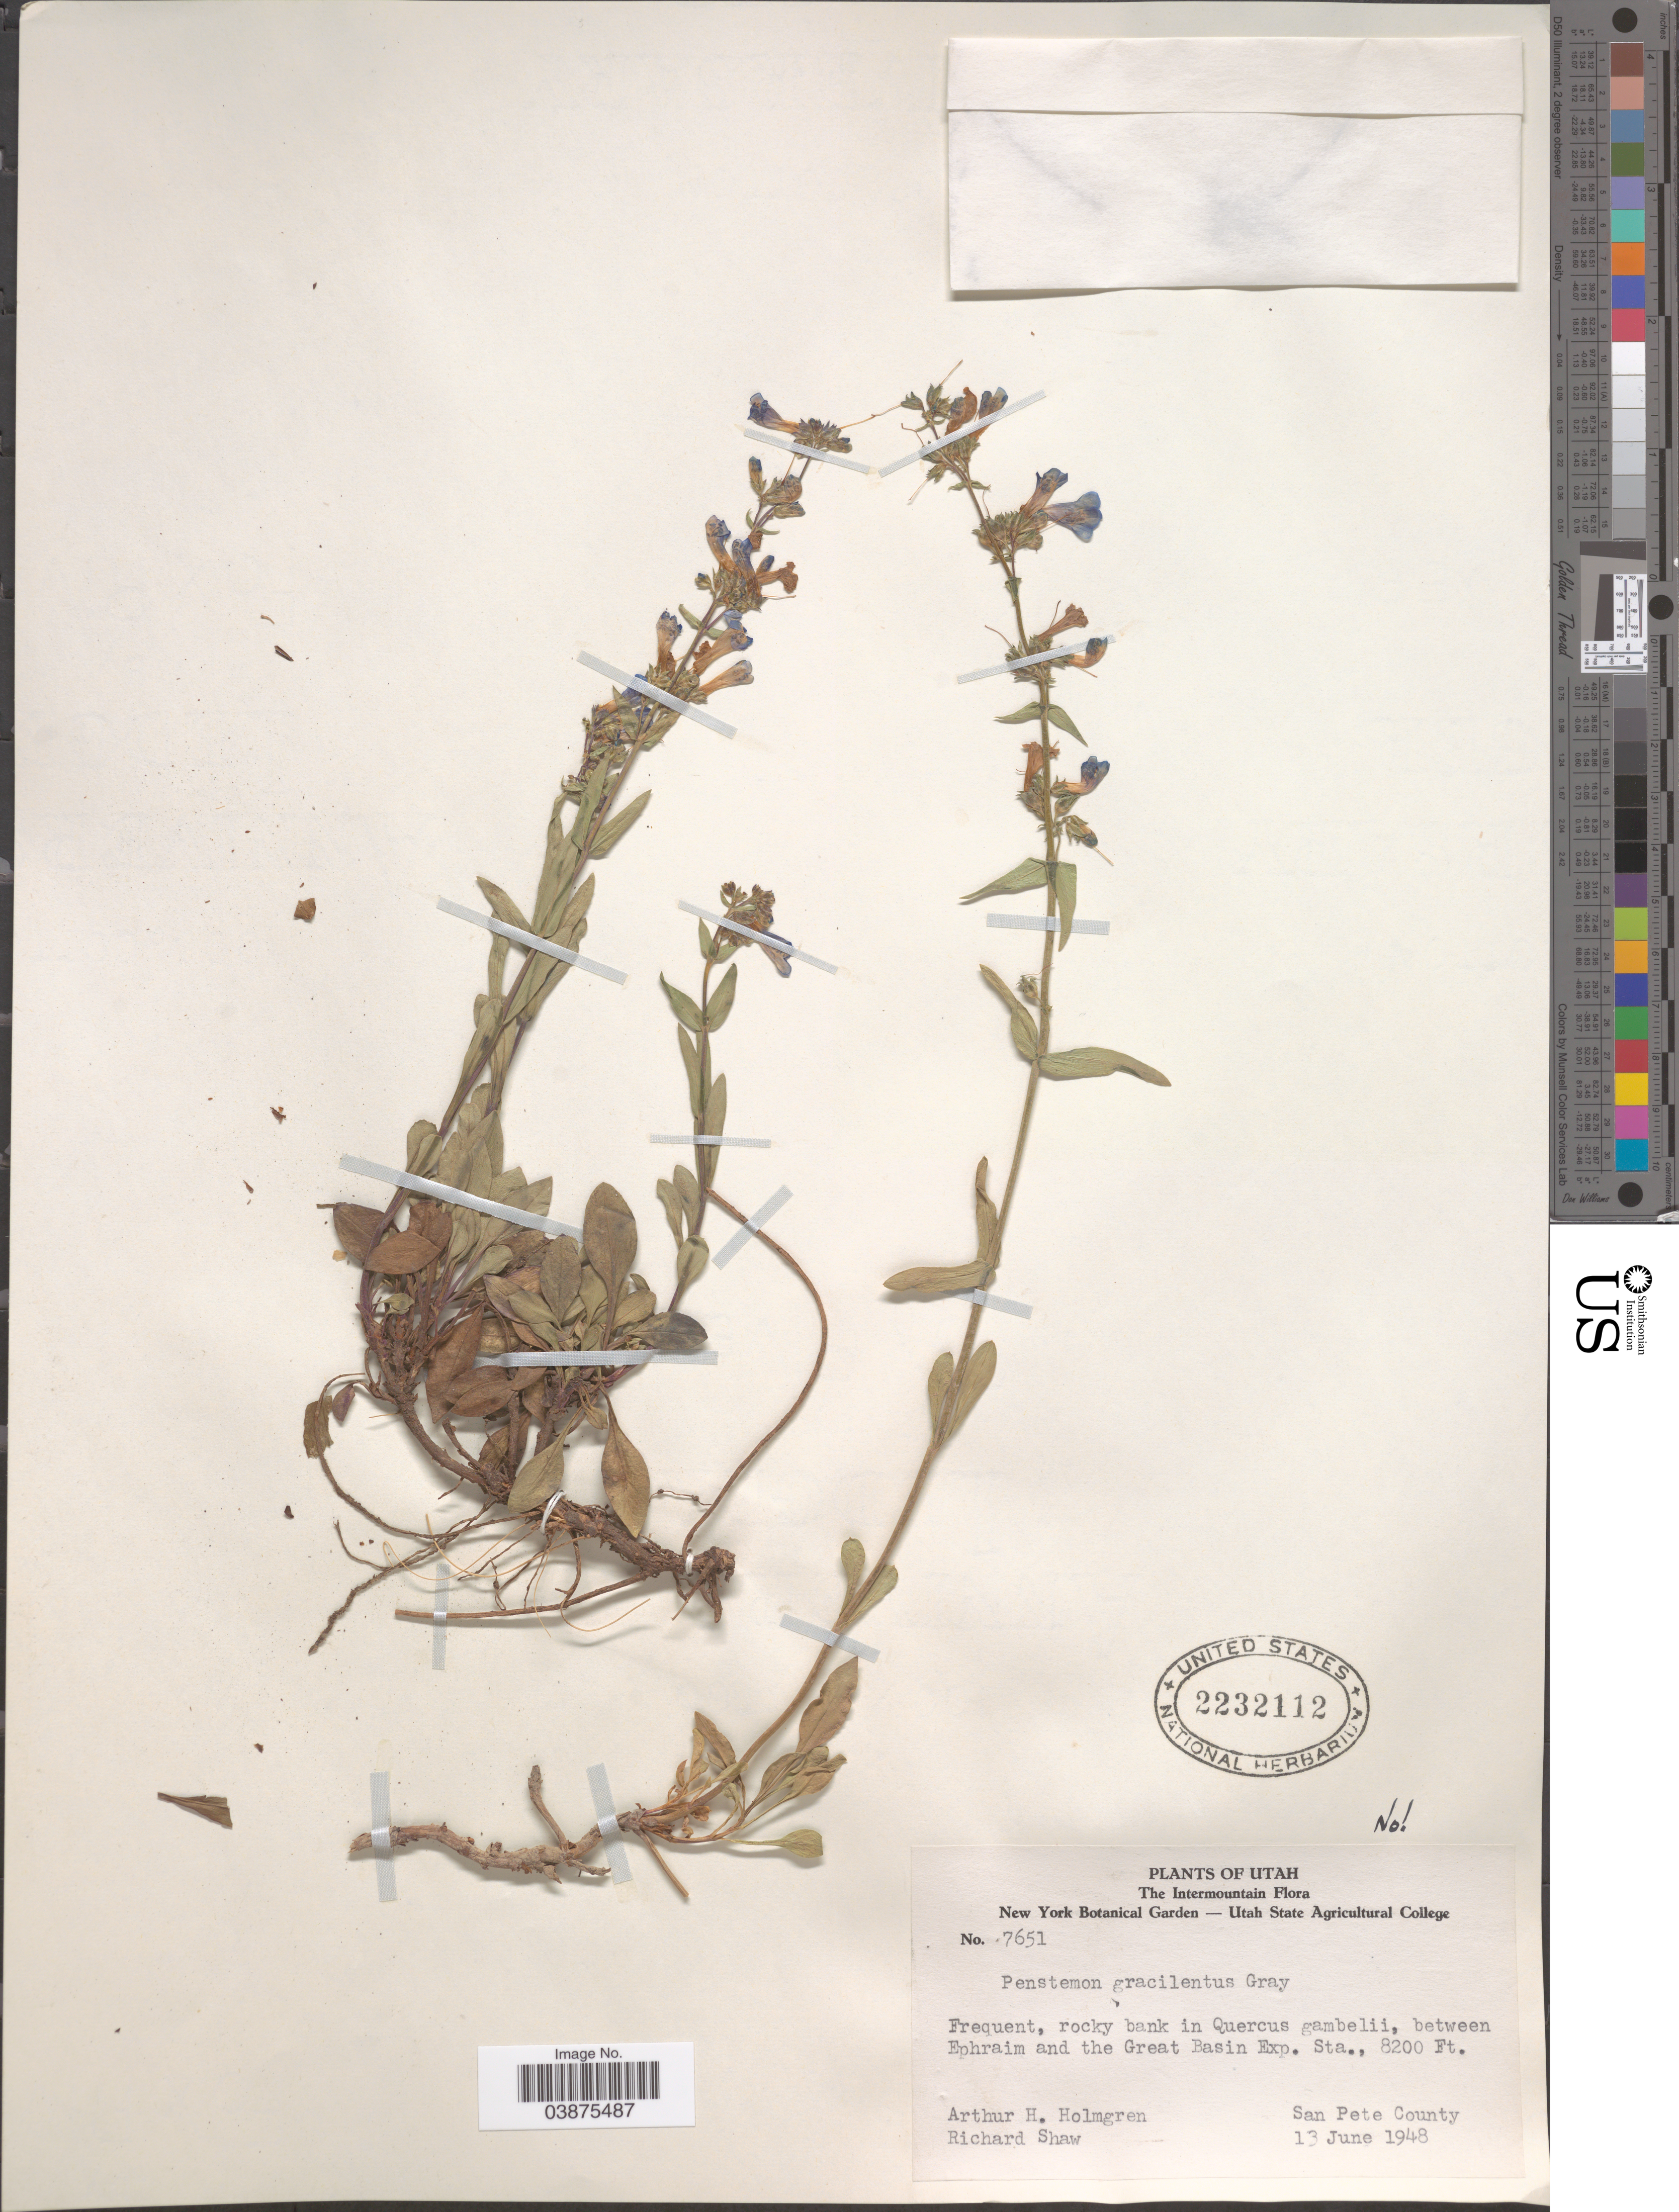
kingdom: Plantae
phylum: Tracheophyta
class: Magnoliopsida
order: Lamiales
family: Plantaginaceae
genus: Penstemon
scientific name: Penstemon gracilentus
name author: A. Gray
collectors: A. H. Holmgren & R. J. Shaw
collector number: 7651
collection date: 1948-06-13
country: United States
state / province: Utah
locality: The Intermountain. Between Ephraim and the Great Basin Exp. Sta. San Pete County.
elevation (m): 2499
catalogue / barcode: US 2232112